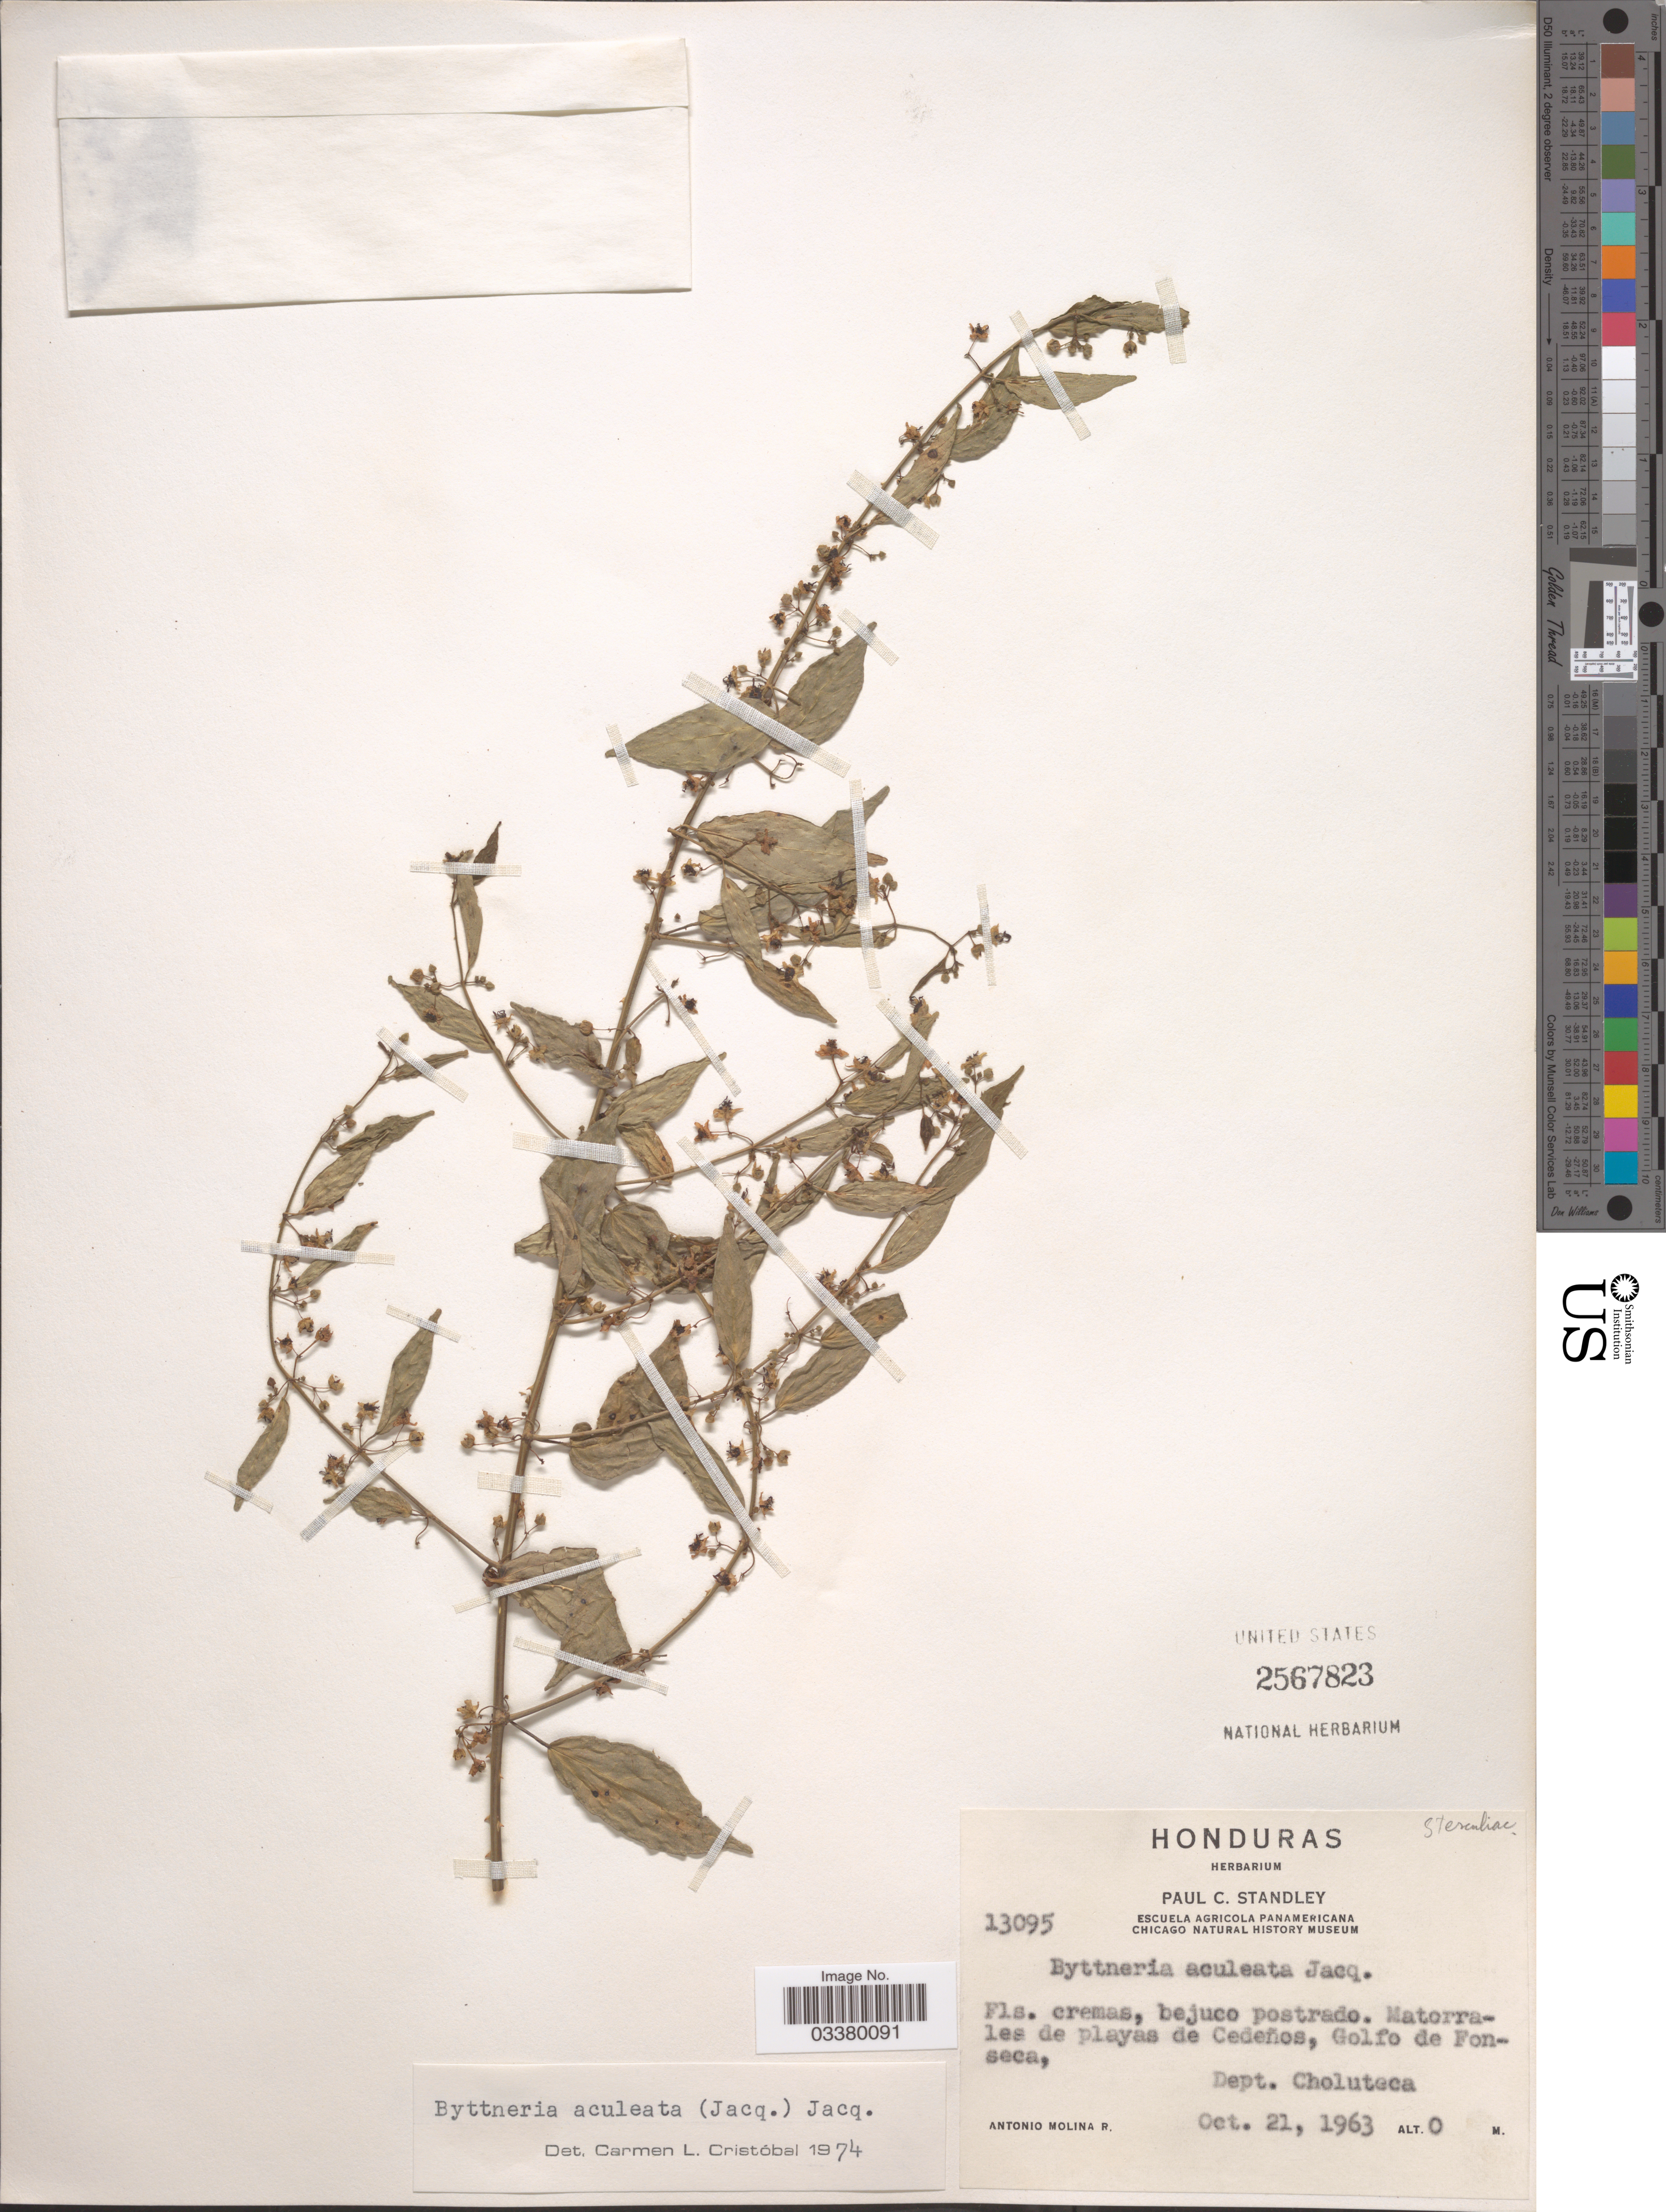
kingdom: Plantae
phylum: Tracheophyta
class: Magnoliopsida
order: Malvales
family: Malvaceae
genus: Byttneria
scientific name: Byttneria aculeata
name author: (Jacq.) Jacq.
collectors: A. Molina R.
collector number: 13095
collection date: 1963-10-21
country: Honduras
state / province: Choluteca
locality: Matorrales de playas de Cedeños, Golfo de Fonseca, Dept. Choluteca.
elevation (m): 0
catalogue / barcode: US 2567823